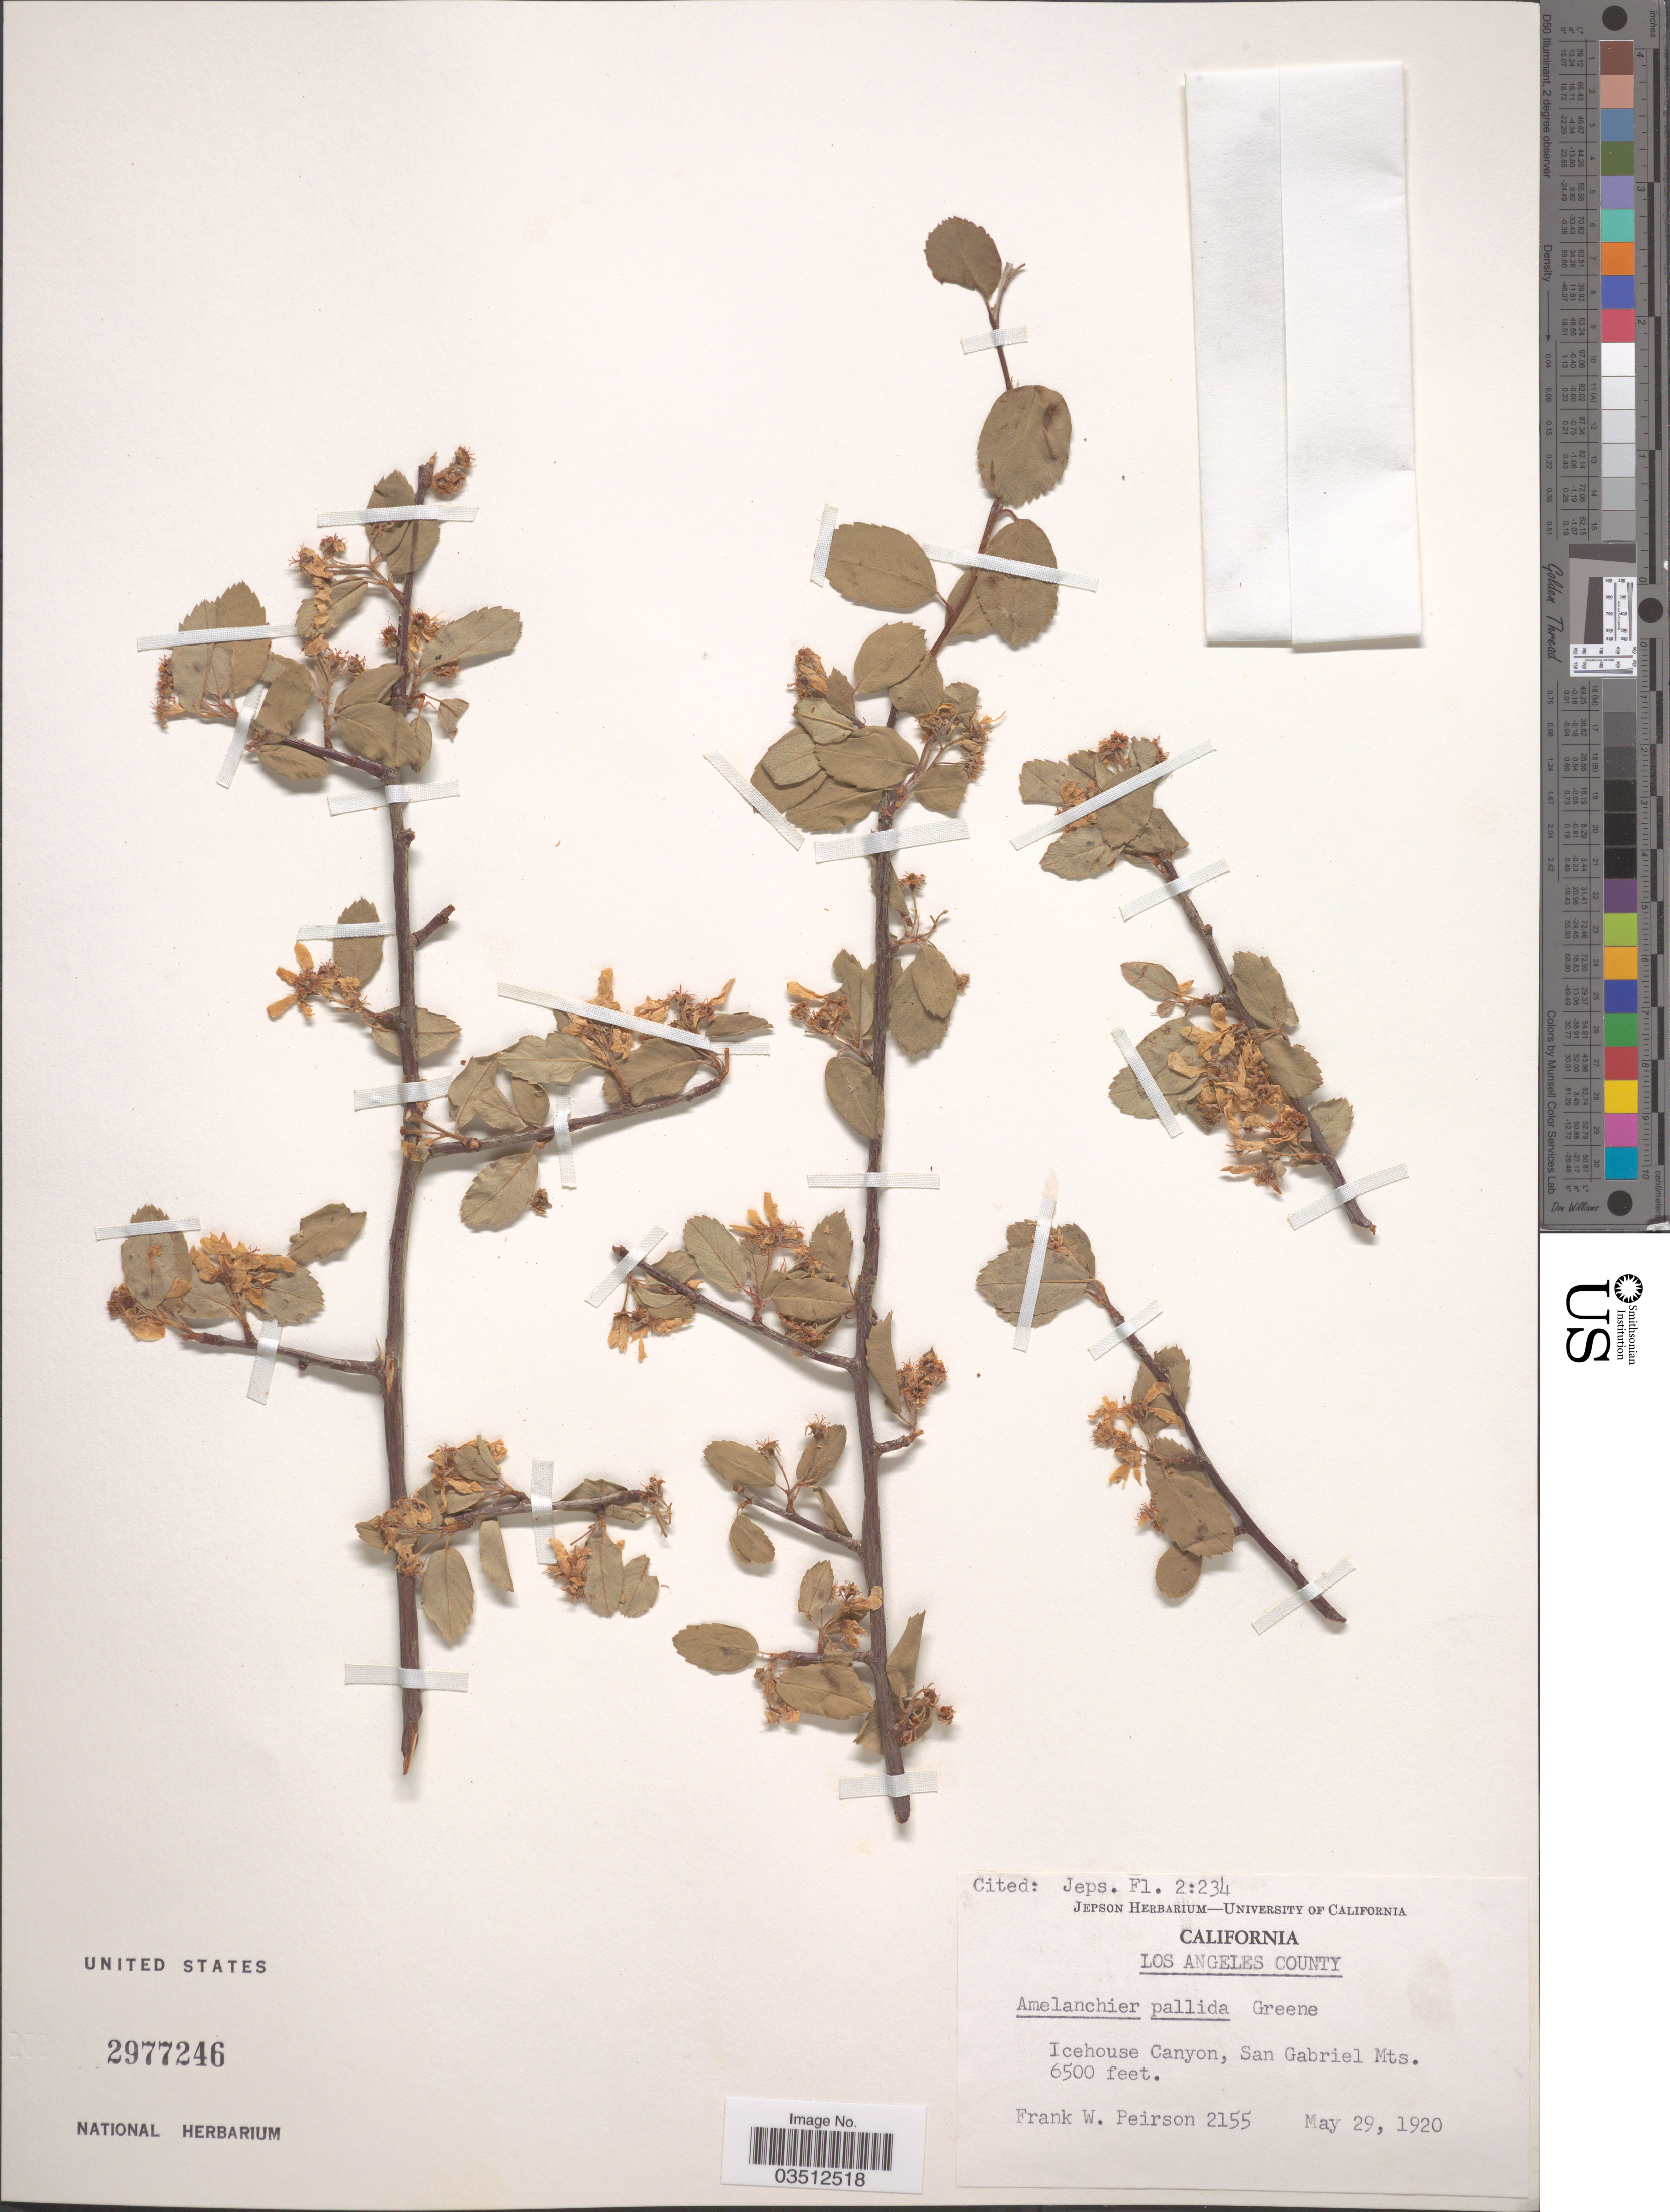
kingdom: Plantae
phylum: Tracheophyta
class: Magnoliopsida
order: Rosales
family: Rosaceae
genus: Amelanchier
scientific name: Amelanchier pallida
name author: Greene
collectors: F. Peirson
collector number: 2155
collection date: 1920-05-29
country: United States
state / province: California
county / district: Los Angeles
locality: Los Angeles County. Icehouse Canyon, San Gabriel Mts.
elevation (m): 1981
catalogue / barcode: US 2977246